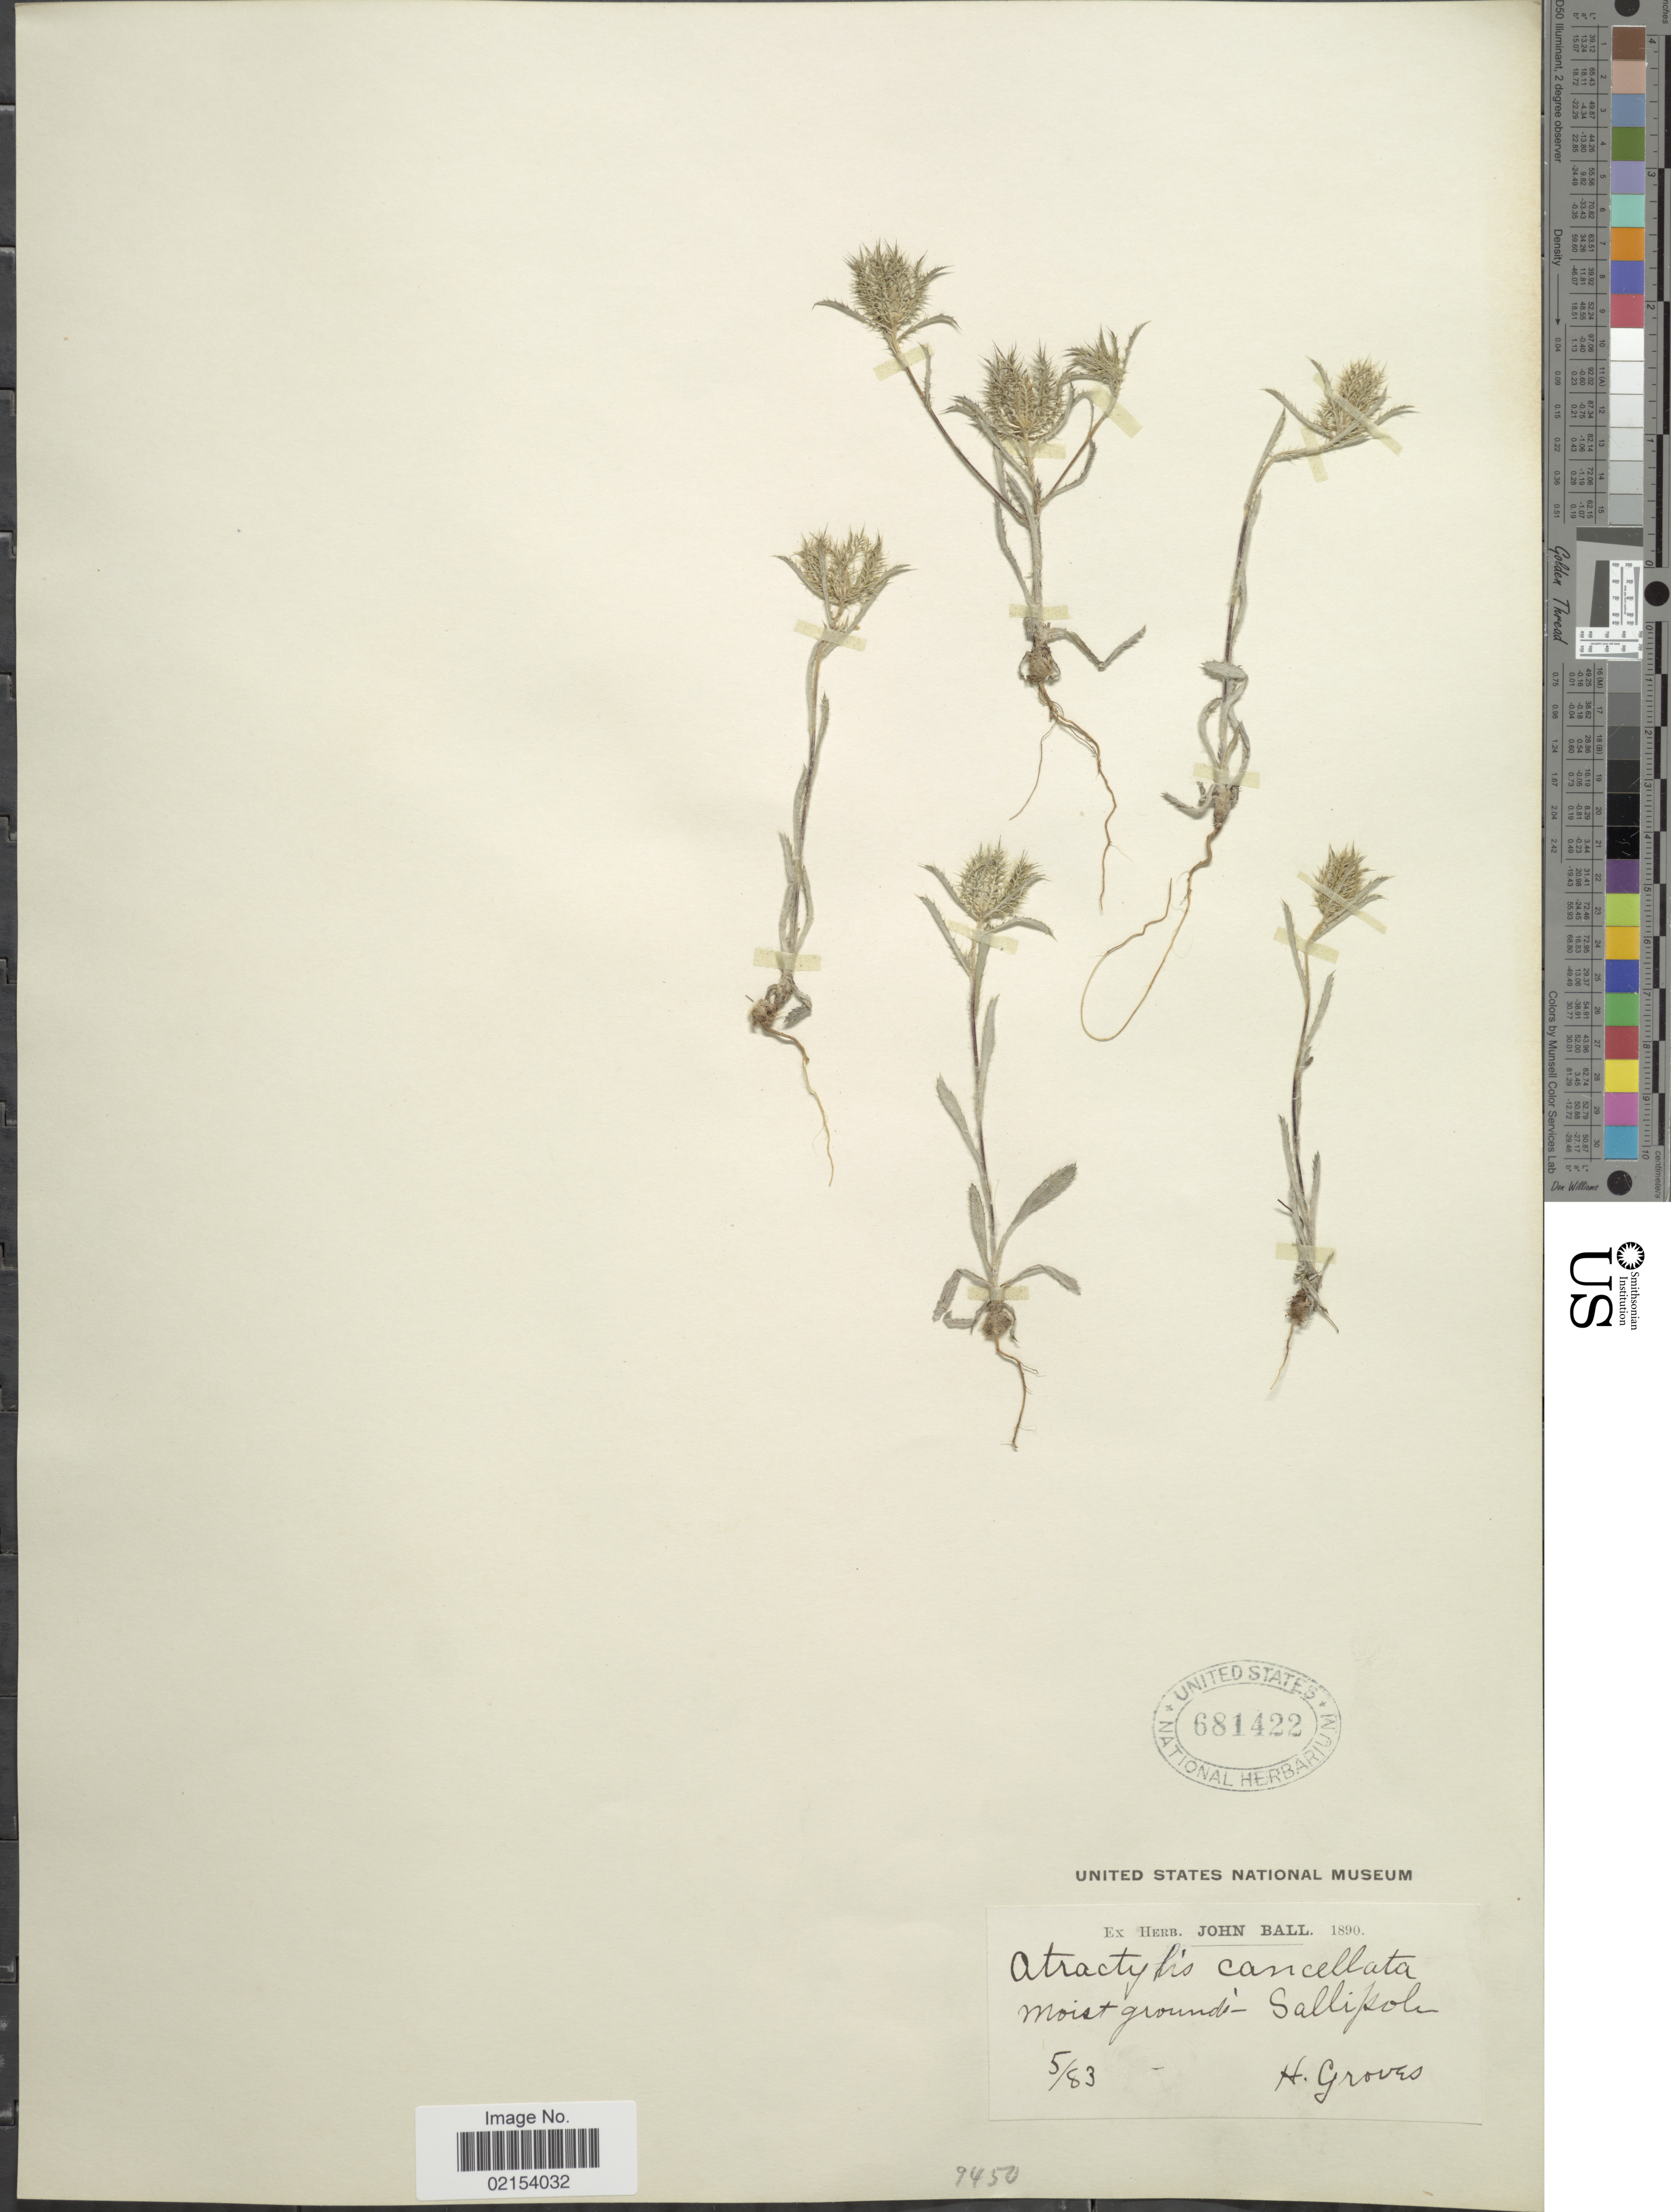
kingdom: Plantae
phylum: Tracheophyta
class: Magnoliopsida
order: Asterales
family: Asteraceae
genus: Atractylis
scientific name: Atractylis cancellata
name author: L.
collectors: H. Groves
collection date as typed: Transcribed d/m/y: /5/83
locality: Salipoli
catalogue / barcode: US 681422